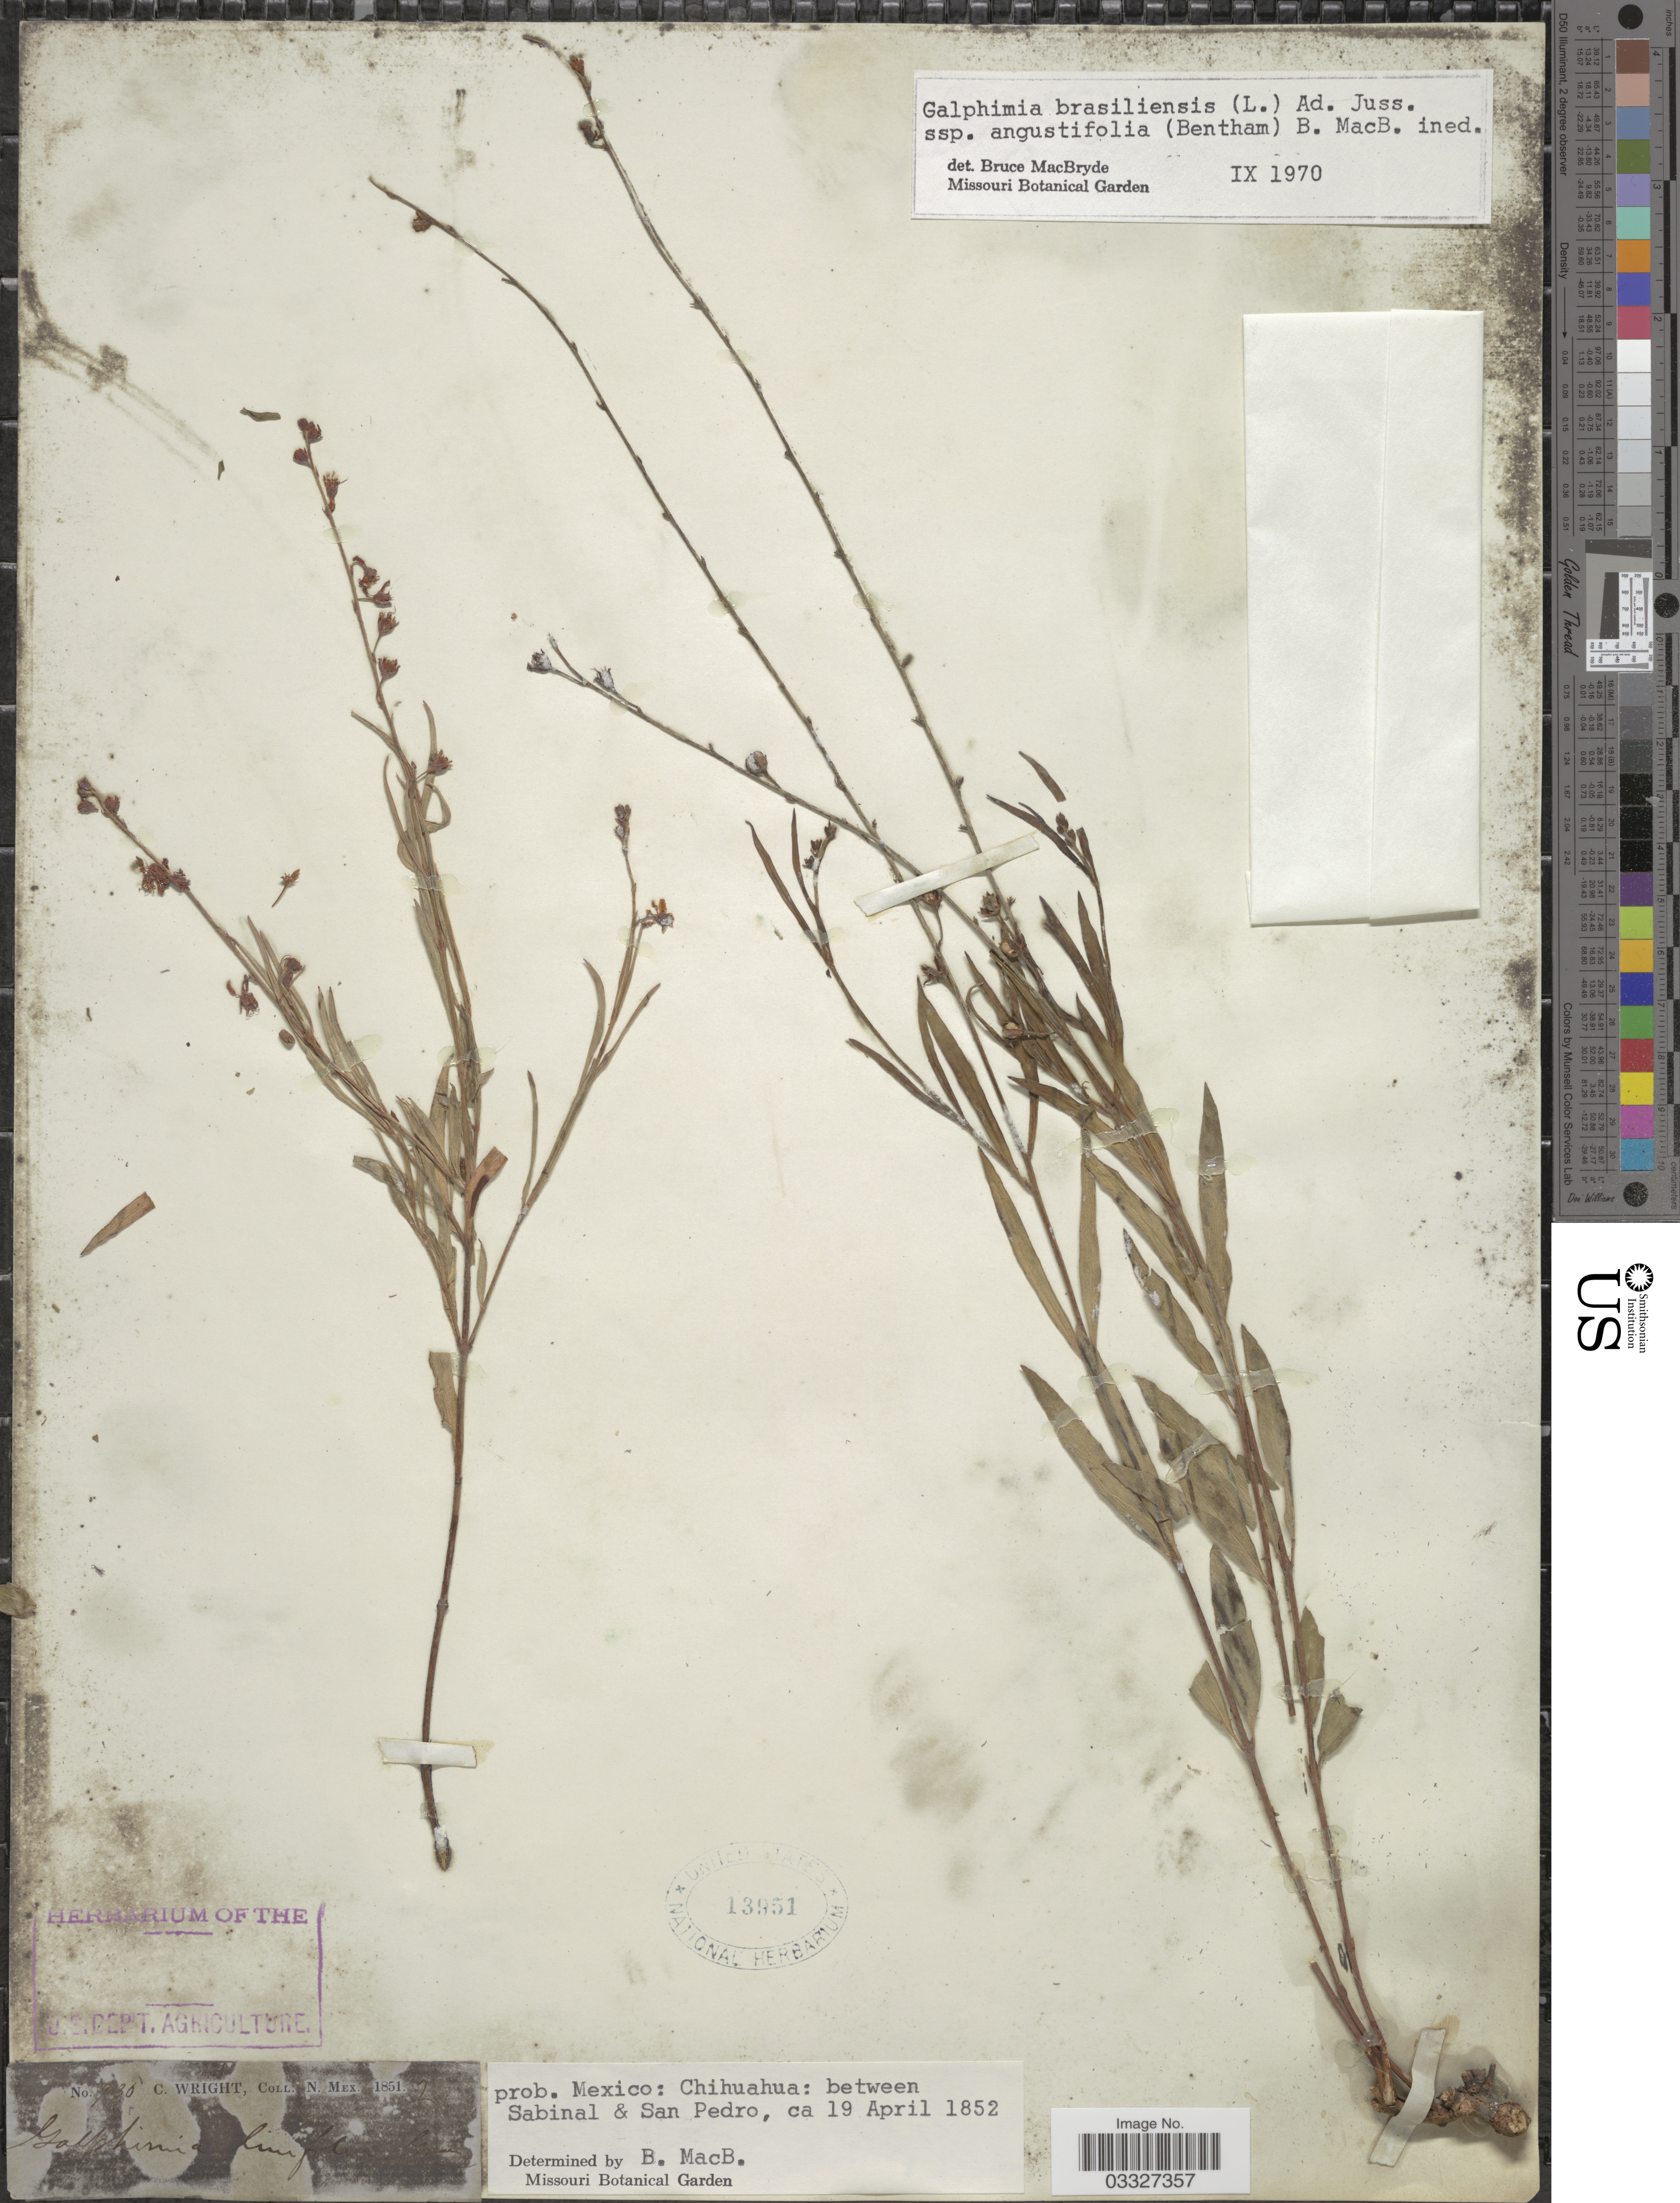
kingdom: Plantae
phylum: Tracheophyta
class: Magnoliopsida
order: Malpighiales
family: Malpighiaceae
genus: Galphimia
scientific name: Galphimia angustifolia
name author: Benth.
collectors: C. Wright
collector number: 730*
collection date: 1851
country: Mexico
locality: N. Mex.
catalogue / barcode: US 13951